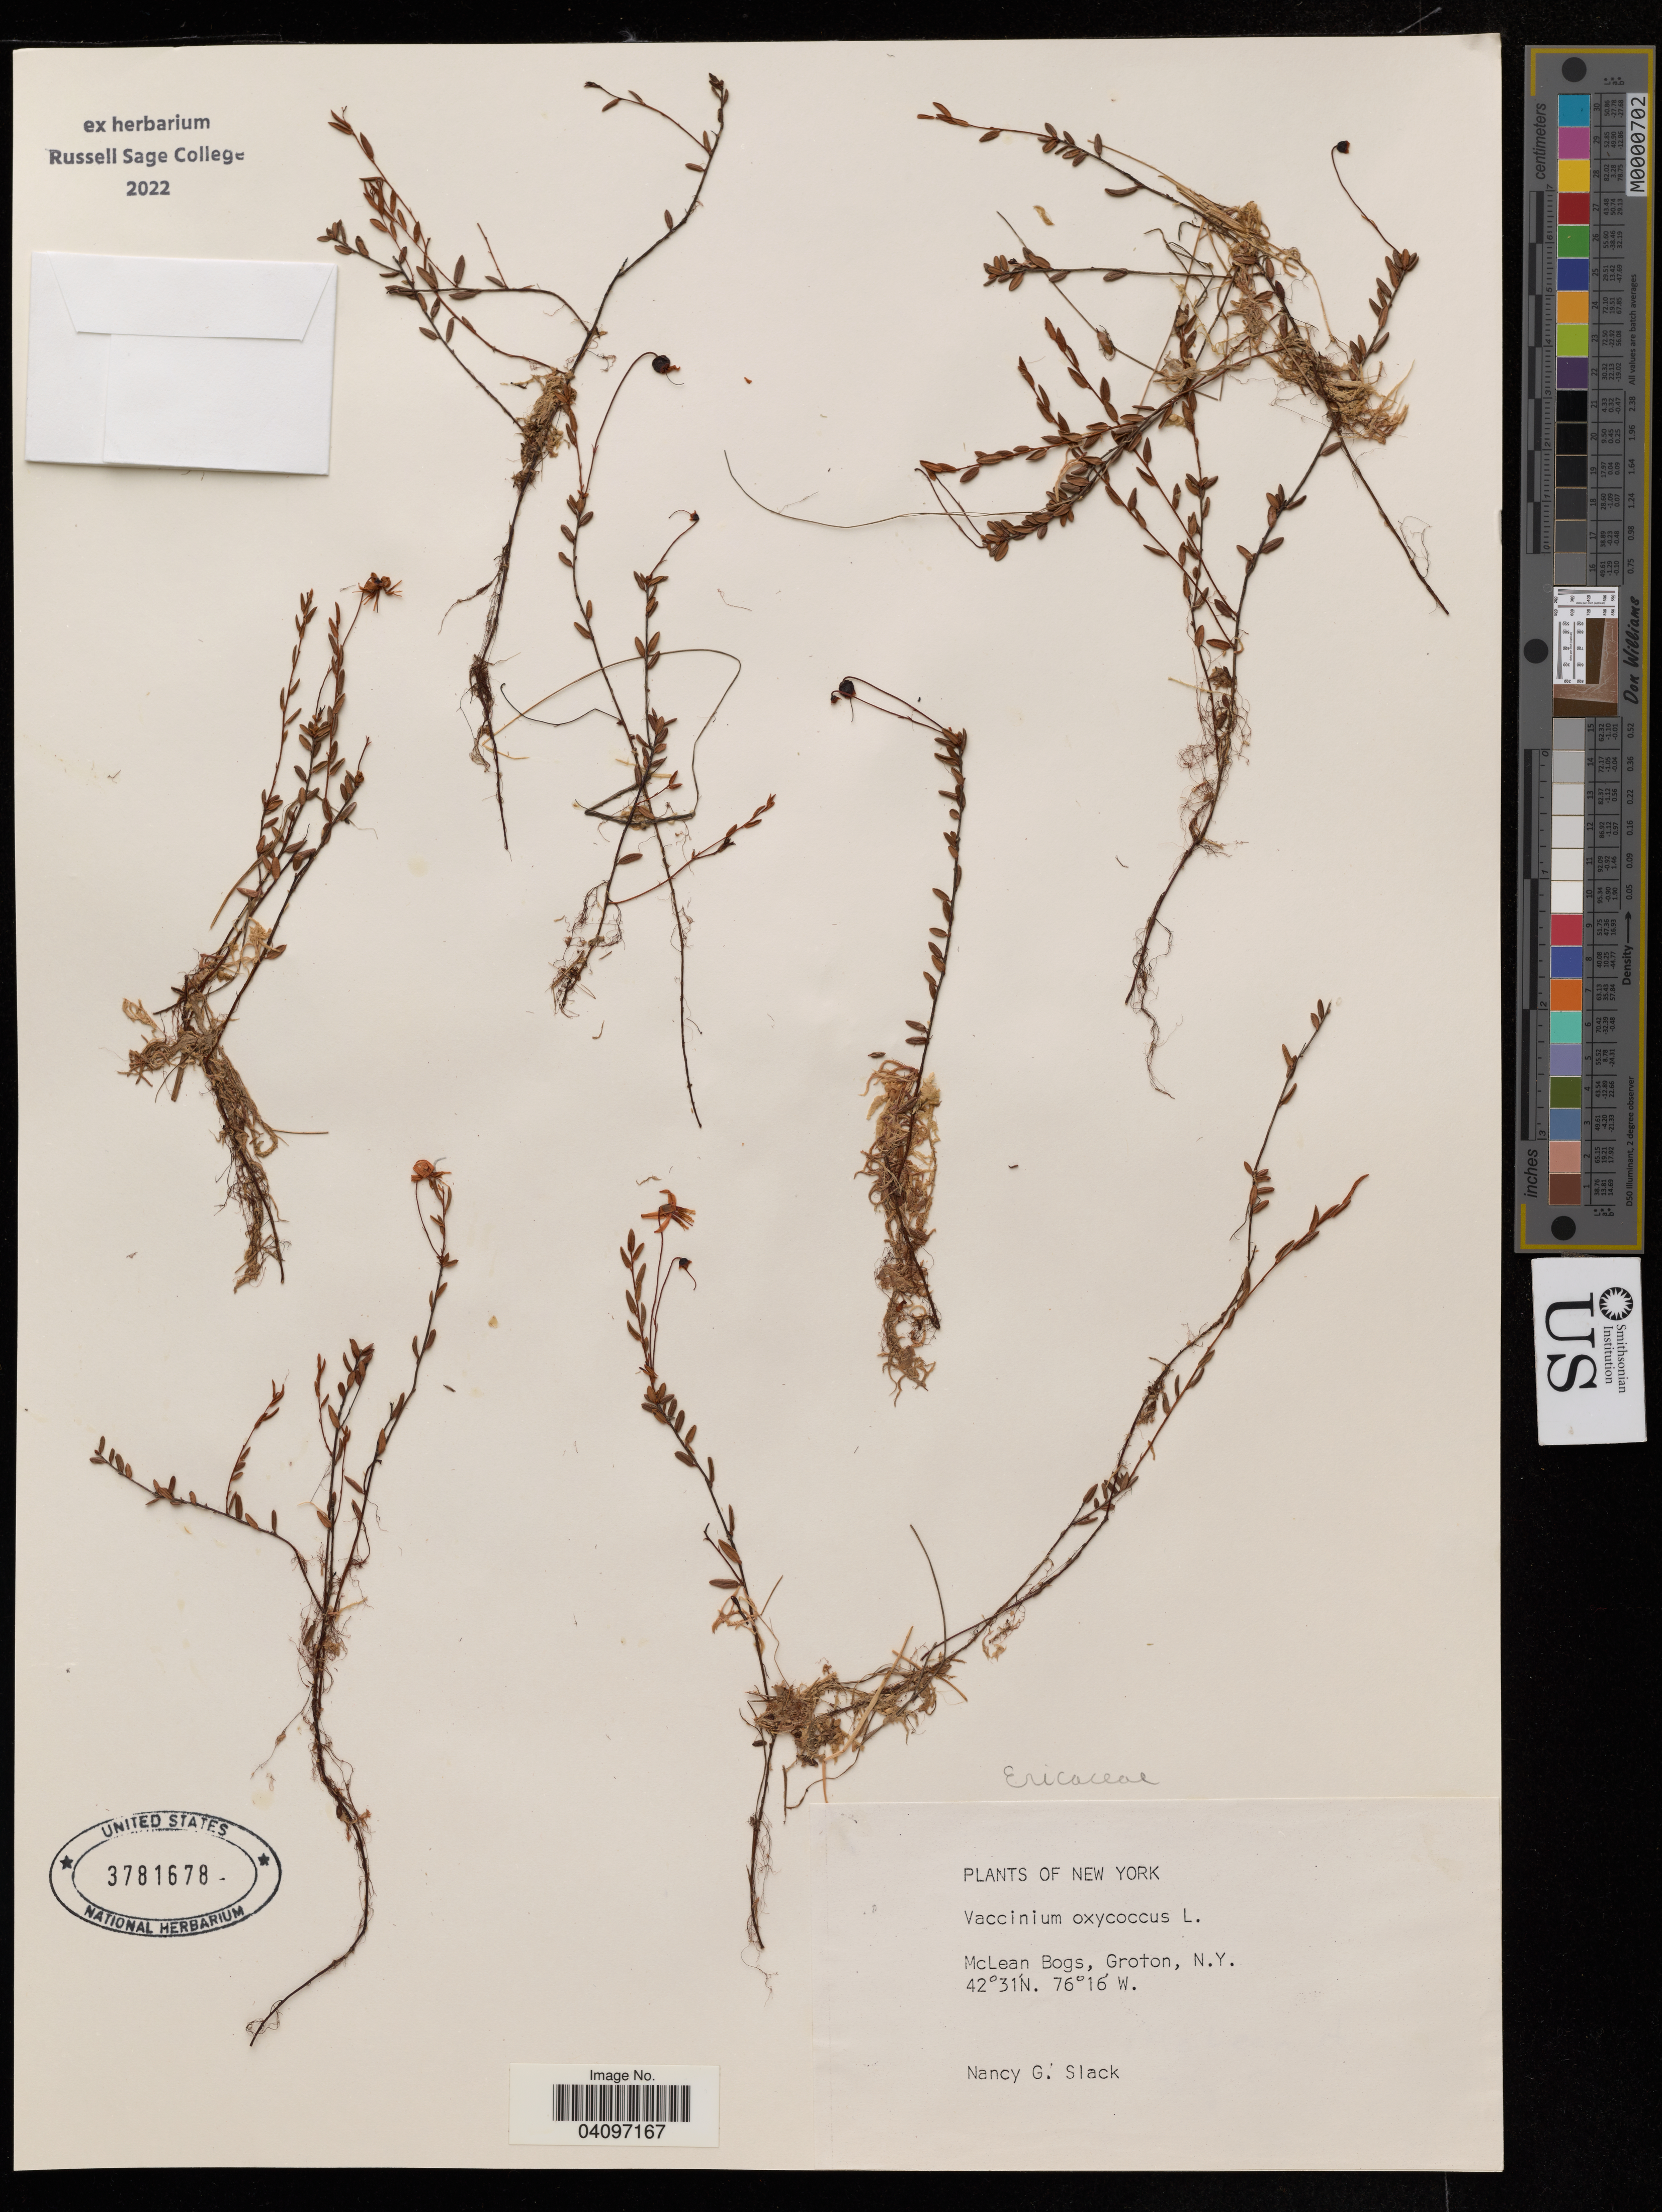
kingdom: Plantae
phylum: Tracheophyta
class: Magnoliopsida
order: Ericales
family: Ericaceae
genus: Vaccinium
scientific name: Vaccinium oxycoccos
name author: L.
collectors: N. Slack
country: United States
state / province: New York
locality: McLean Bogs, Groton.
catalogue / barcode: US 3781678